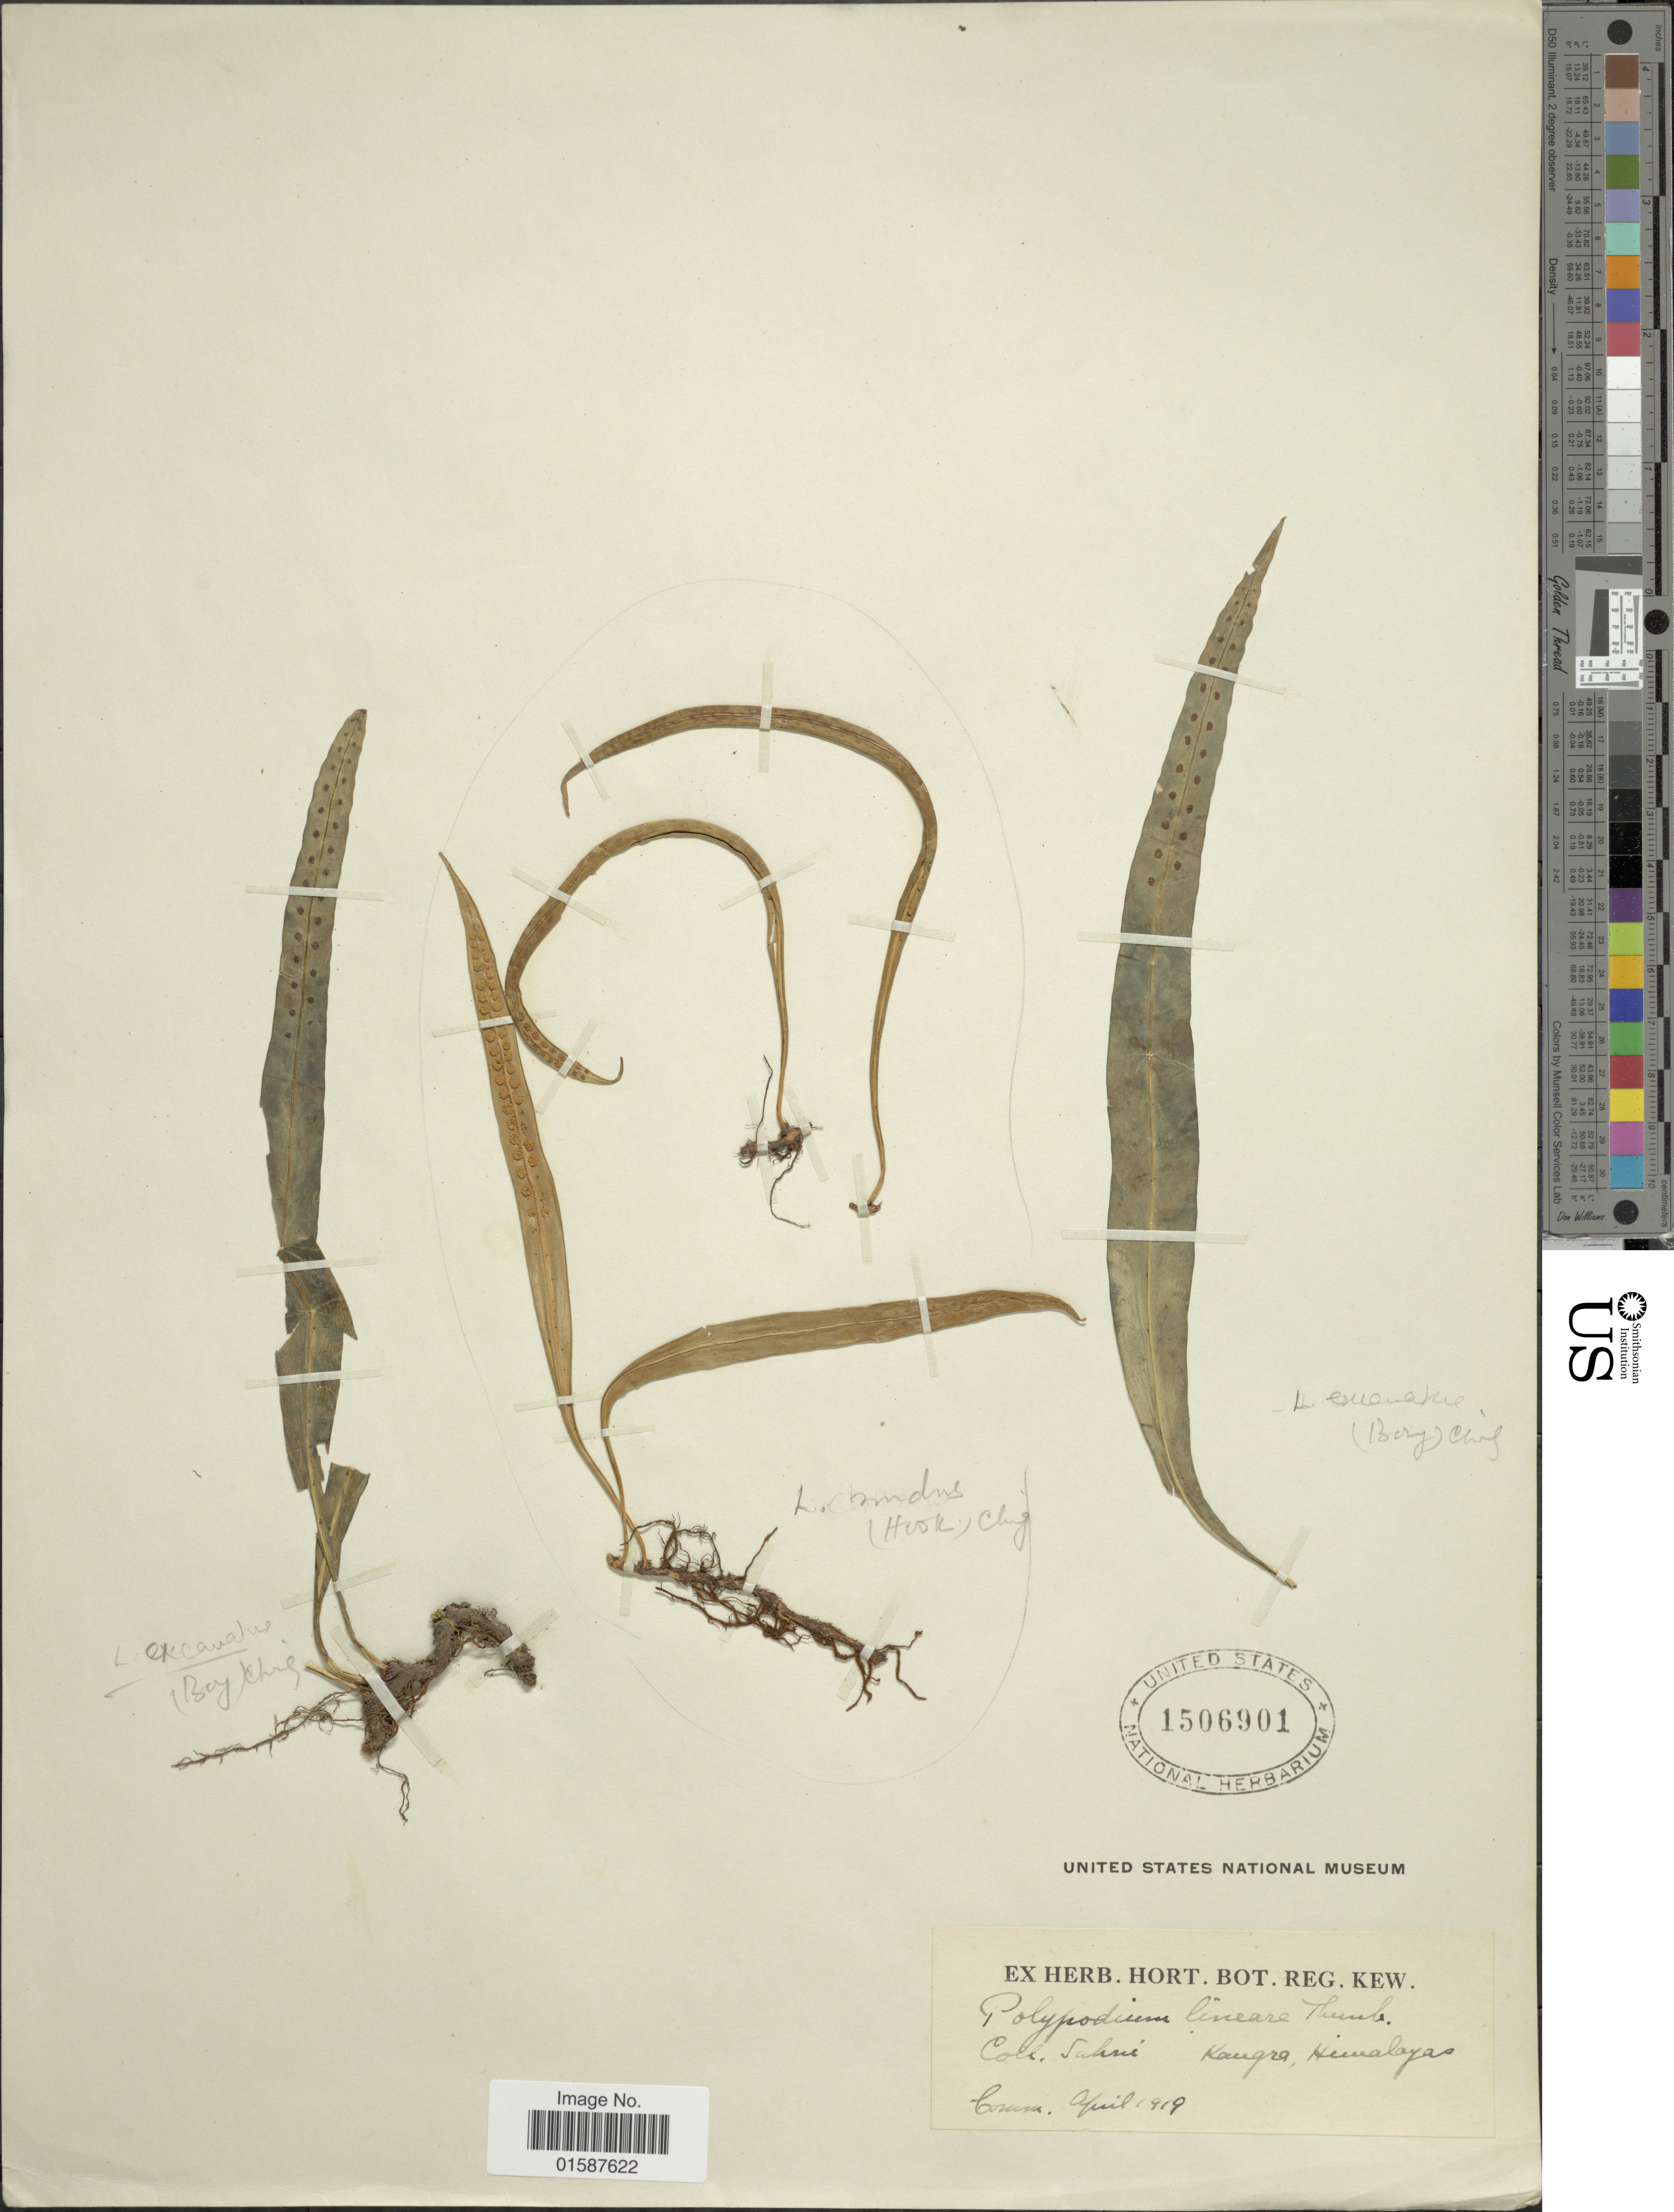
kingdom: Plantae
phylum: Tracheophyta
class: Polypodiopsida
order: Polypodiales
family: Polypodiaceae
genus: Lepisorus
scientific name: Lepisorus excavatus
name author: (Bory ex Willd.) Ching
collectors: -. Jahn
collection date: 1919-04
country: India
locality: Kangra, Himalayas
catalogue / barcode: US 1506901